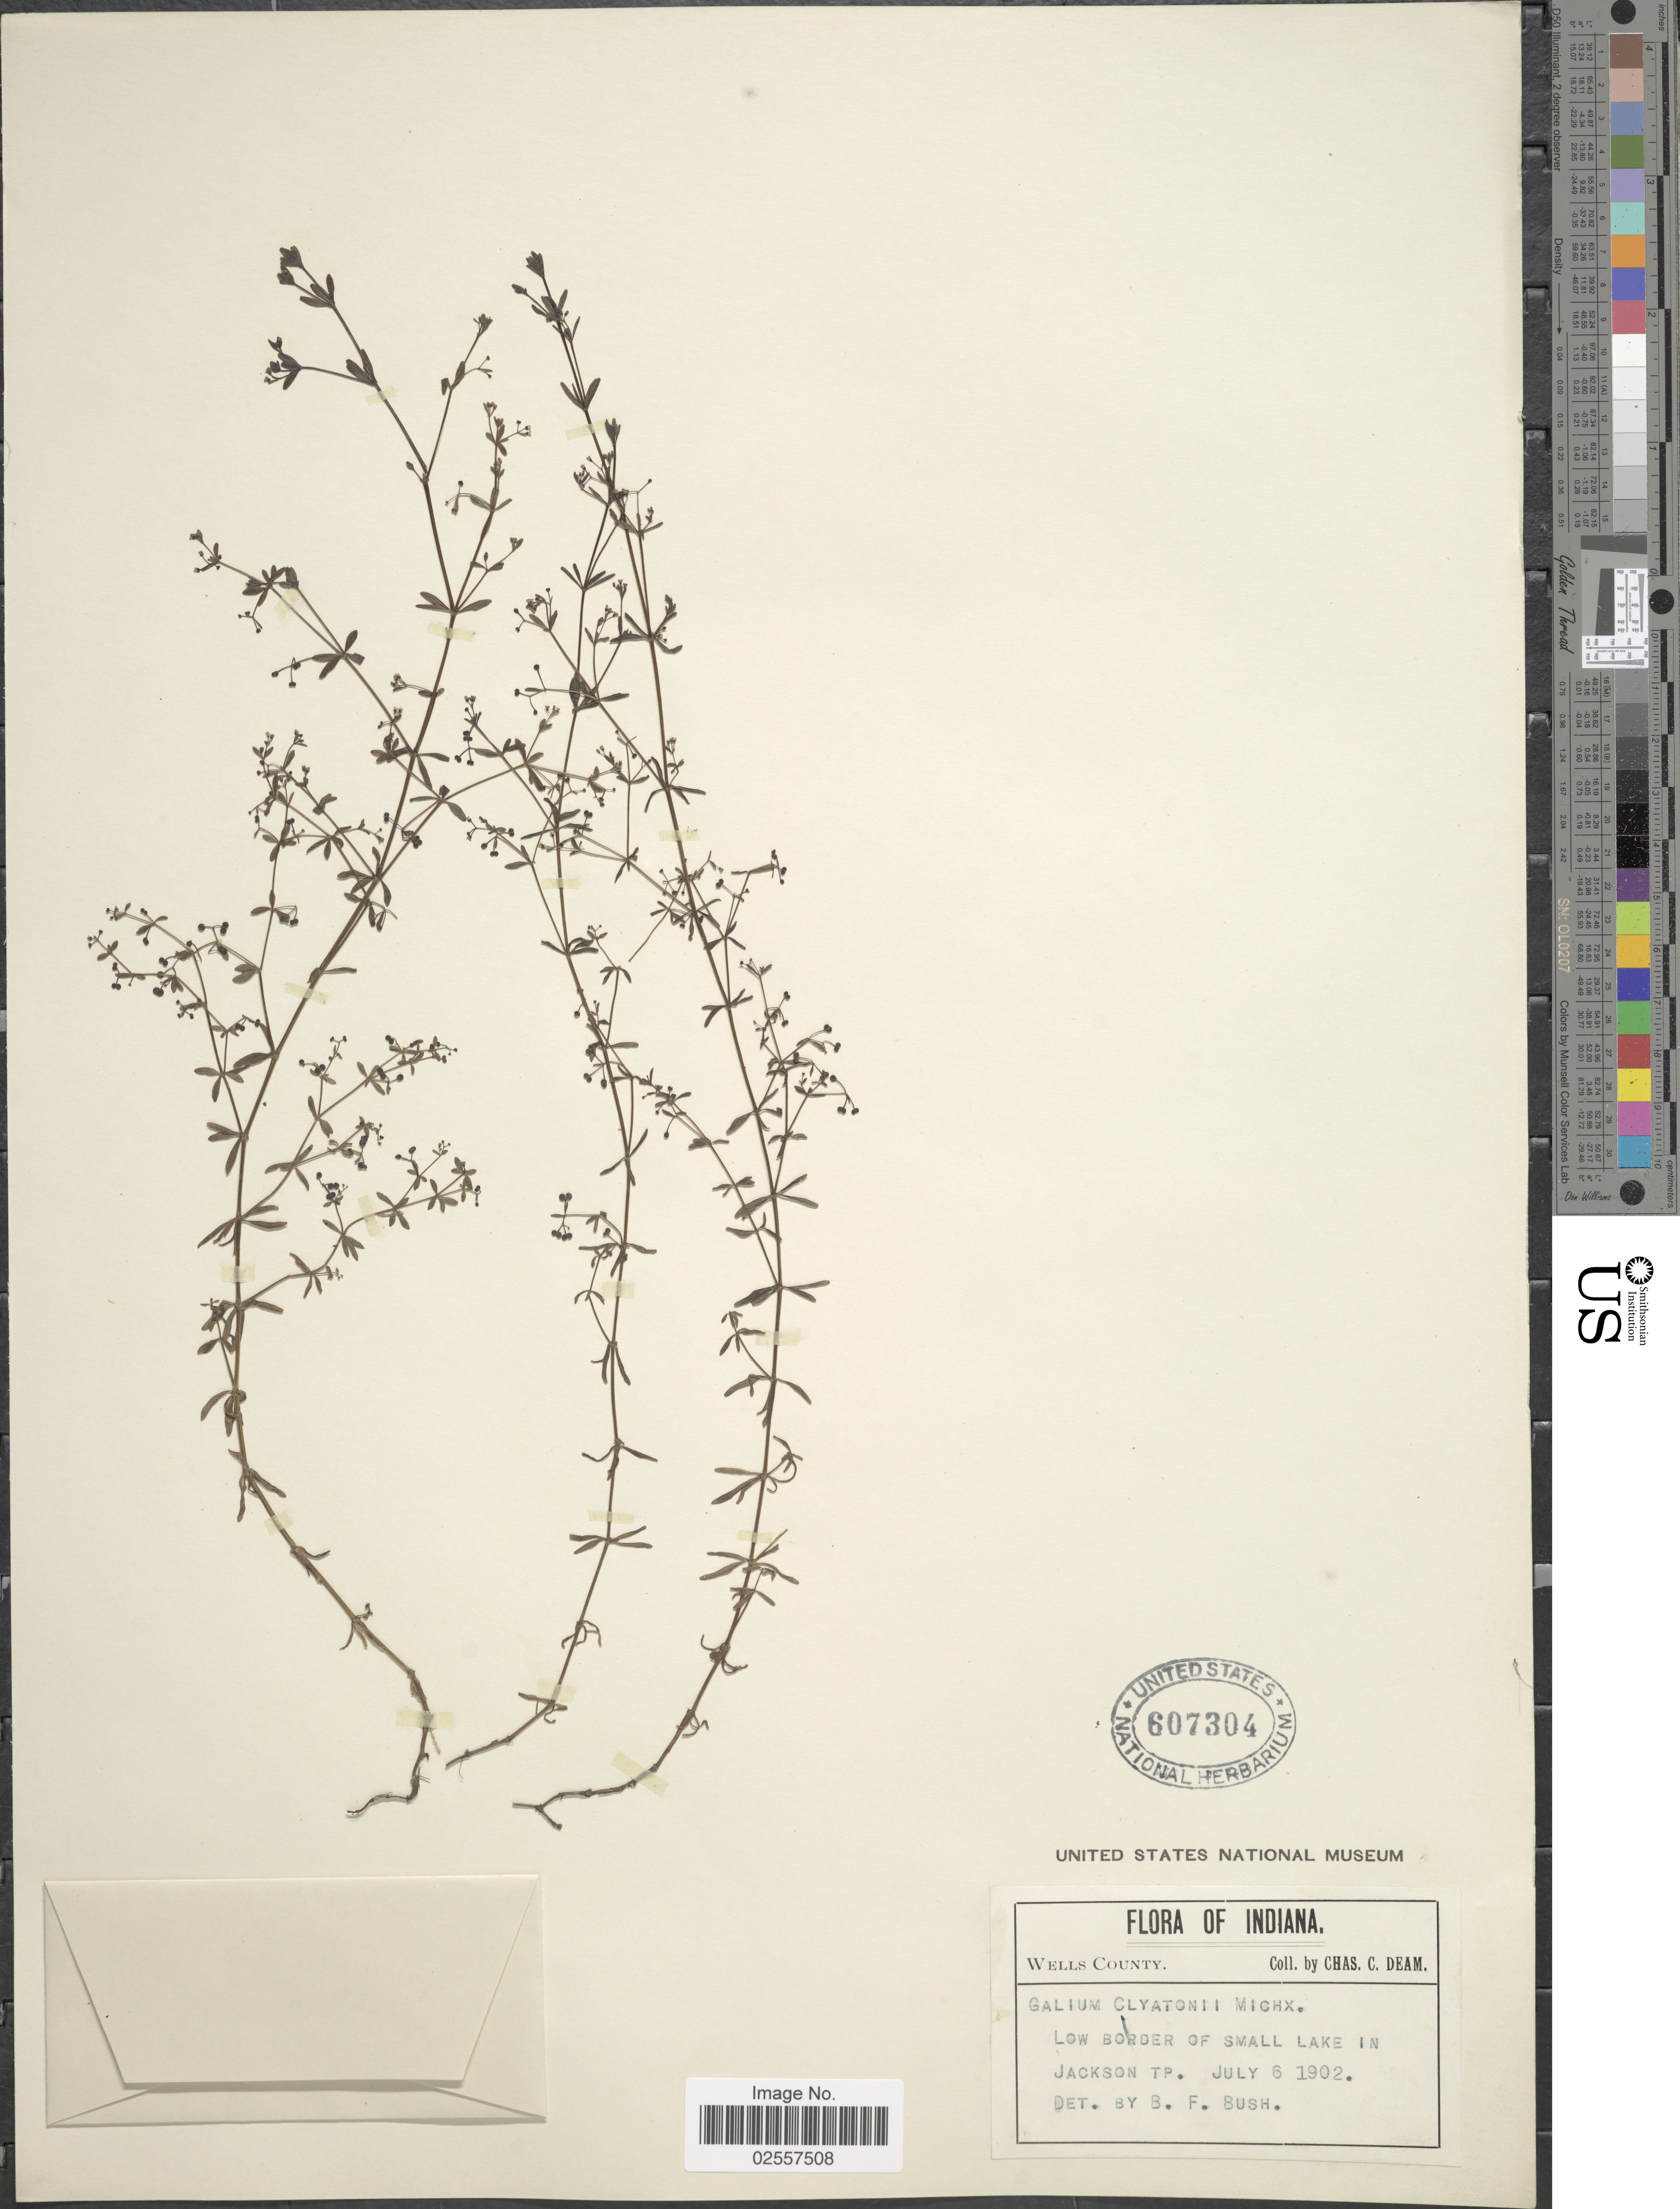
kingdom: Plantae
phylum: Tracheophyta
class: Magnoliopsida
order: Gentianales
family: Rubiaceae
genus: Galium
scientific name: Galium claytoni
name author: Michx.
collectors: C. Deam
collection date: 1902-07-06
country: United States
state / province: Indiana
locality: Wells County, Low border of small lake in Jackson Tp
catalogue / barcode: US 607304